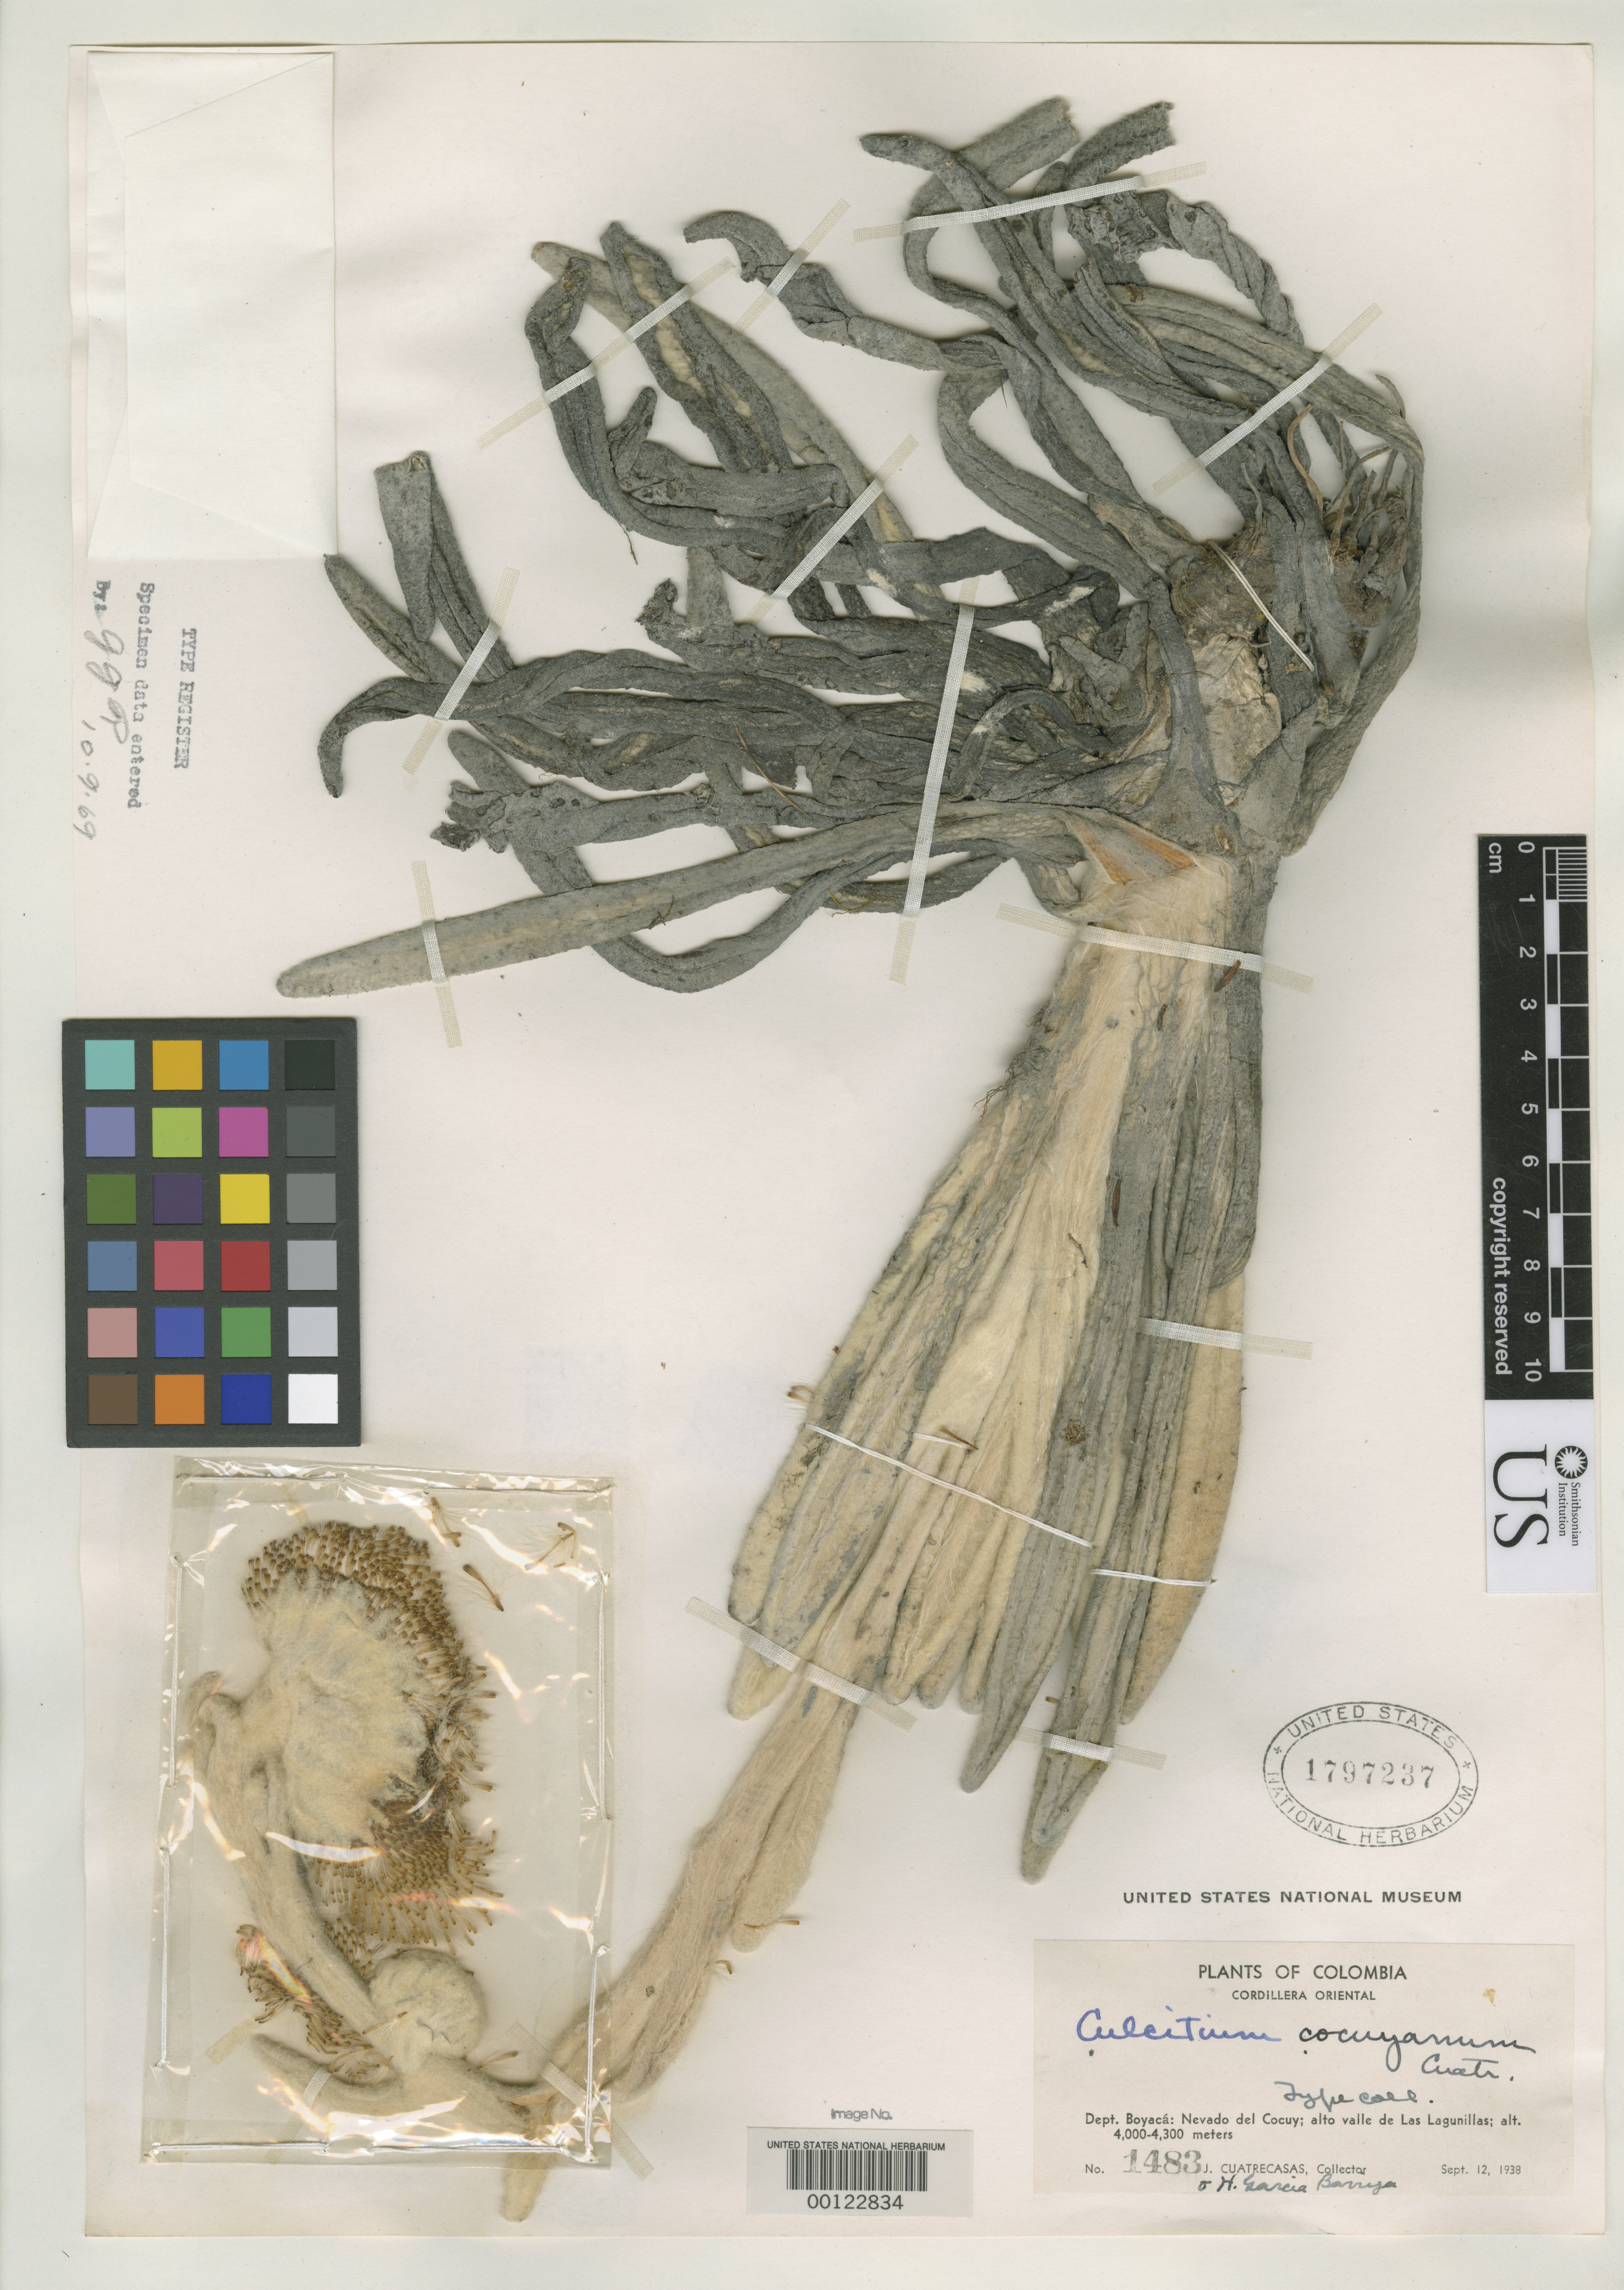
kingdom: Plantae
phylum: Tracheophyta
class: Magnoliopsida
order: Asterales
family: Asteraceae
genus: Culcitium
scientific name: Culcitium cocuyanum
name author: Cuatrec.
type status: Isotype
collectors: J. Cuatrecasas & H. García Barriga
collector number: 1483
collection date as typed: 12 Sep 1938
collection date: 1938-09-12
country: Colombia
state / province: Boyacá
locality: Cordillera Central, Nevada del Cocuy, Alto de Las Lagunillas.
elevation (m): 4000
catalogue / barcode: US 1797237